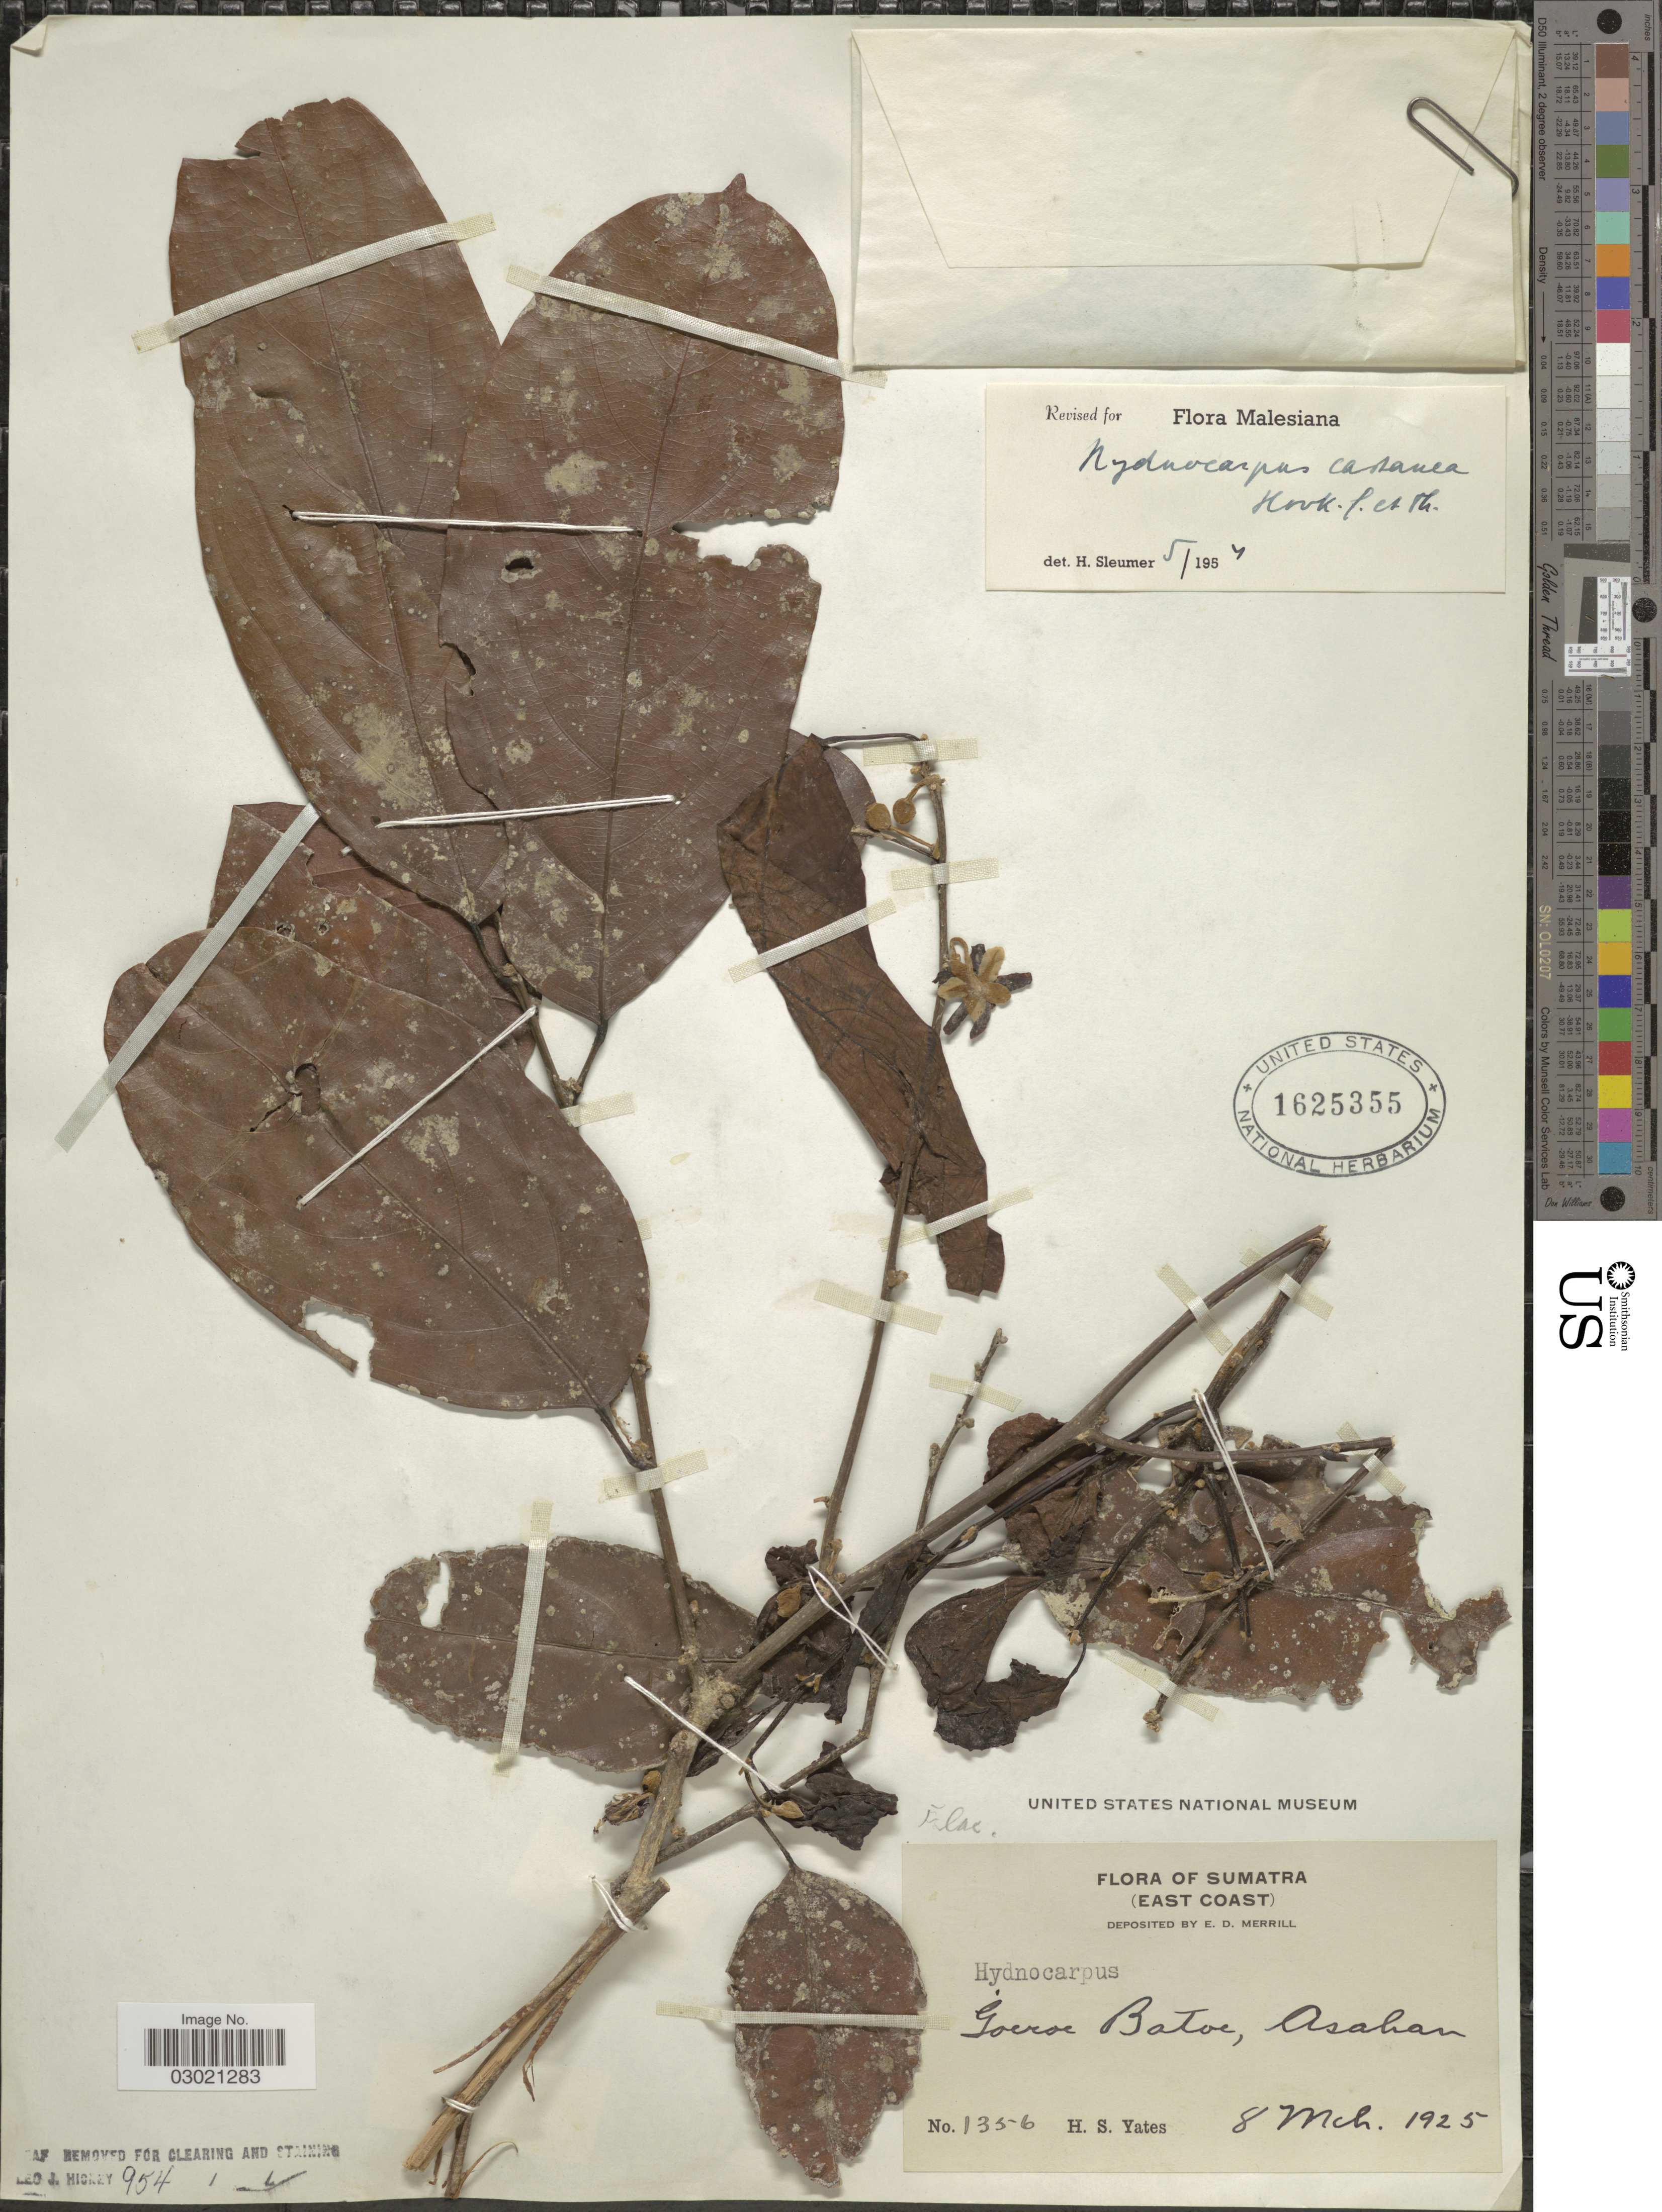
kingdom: Plantae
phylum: Tracheophyta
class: Magnoliopsida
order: Malpighiales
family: Achariaceae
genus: Hydnocarpus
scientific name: Hydnocarpus castaneus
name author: Hook. f. & Thomson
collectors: H. S. Yates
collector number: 1356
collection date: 1925-03-08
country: Indonesia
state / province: Sumatra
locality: (East Coast). Goeroe Batoe, Asahan.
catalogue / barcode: US 1625355